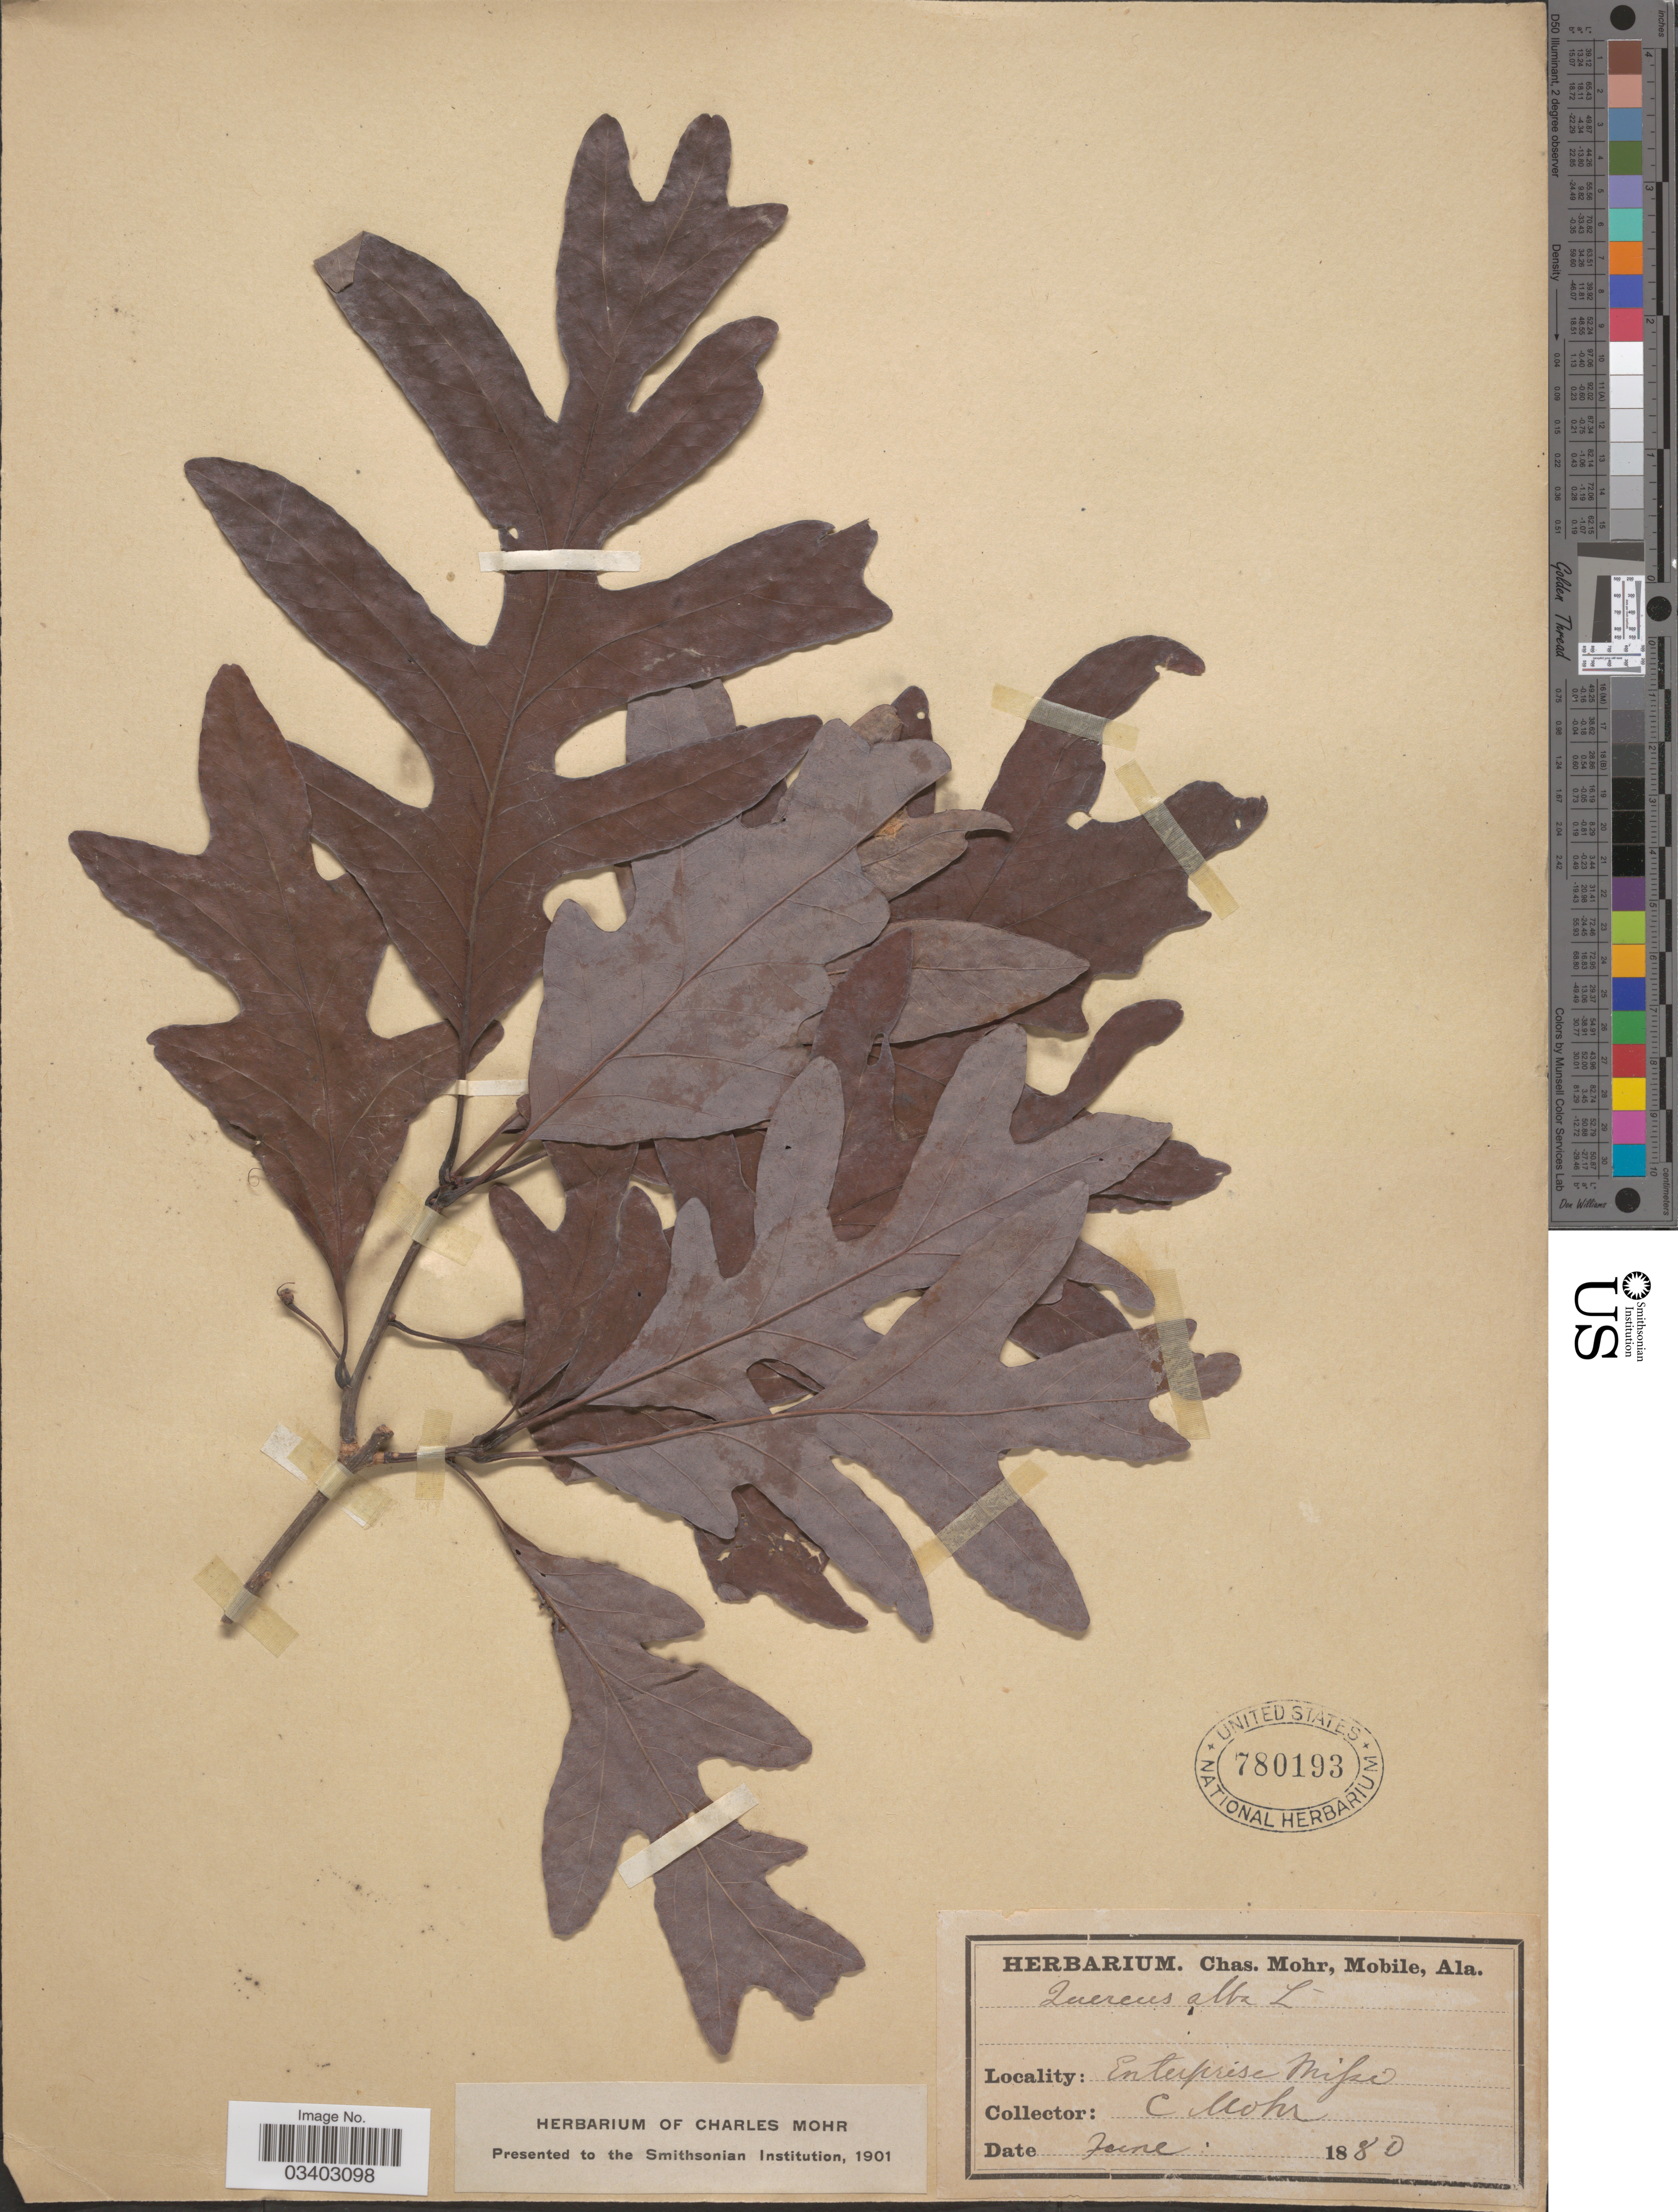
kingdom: Plantae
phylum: Tracheophyta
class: Magnoliopsida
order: Fagales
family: Fagaceae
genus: Quercus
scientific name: Quercus alba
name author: L.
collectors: Mohr, C. T. (herbarium)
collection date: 1880-06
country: United States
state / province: Mississippi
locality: Enterprise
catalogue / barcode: US 780193